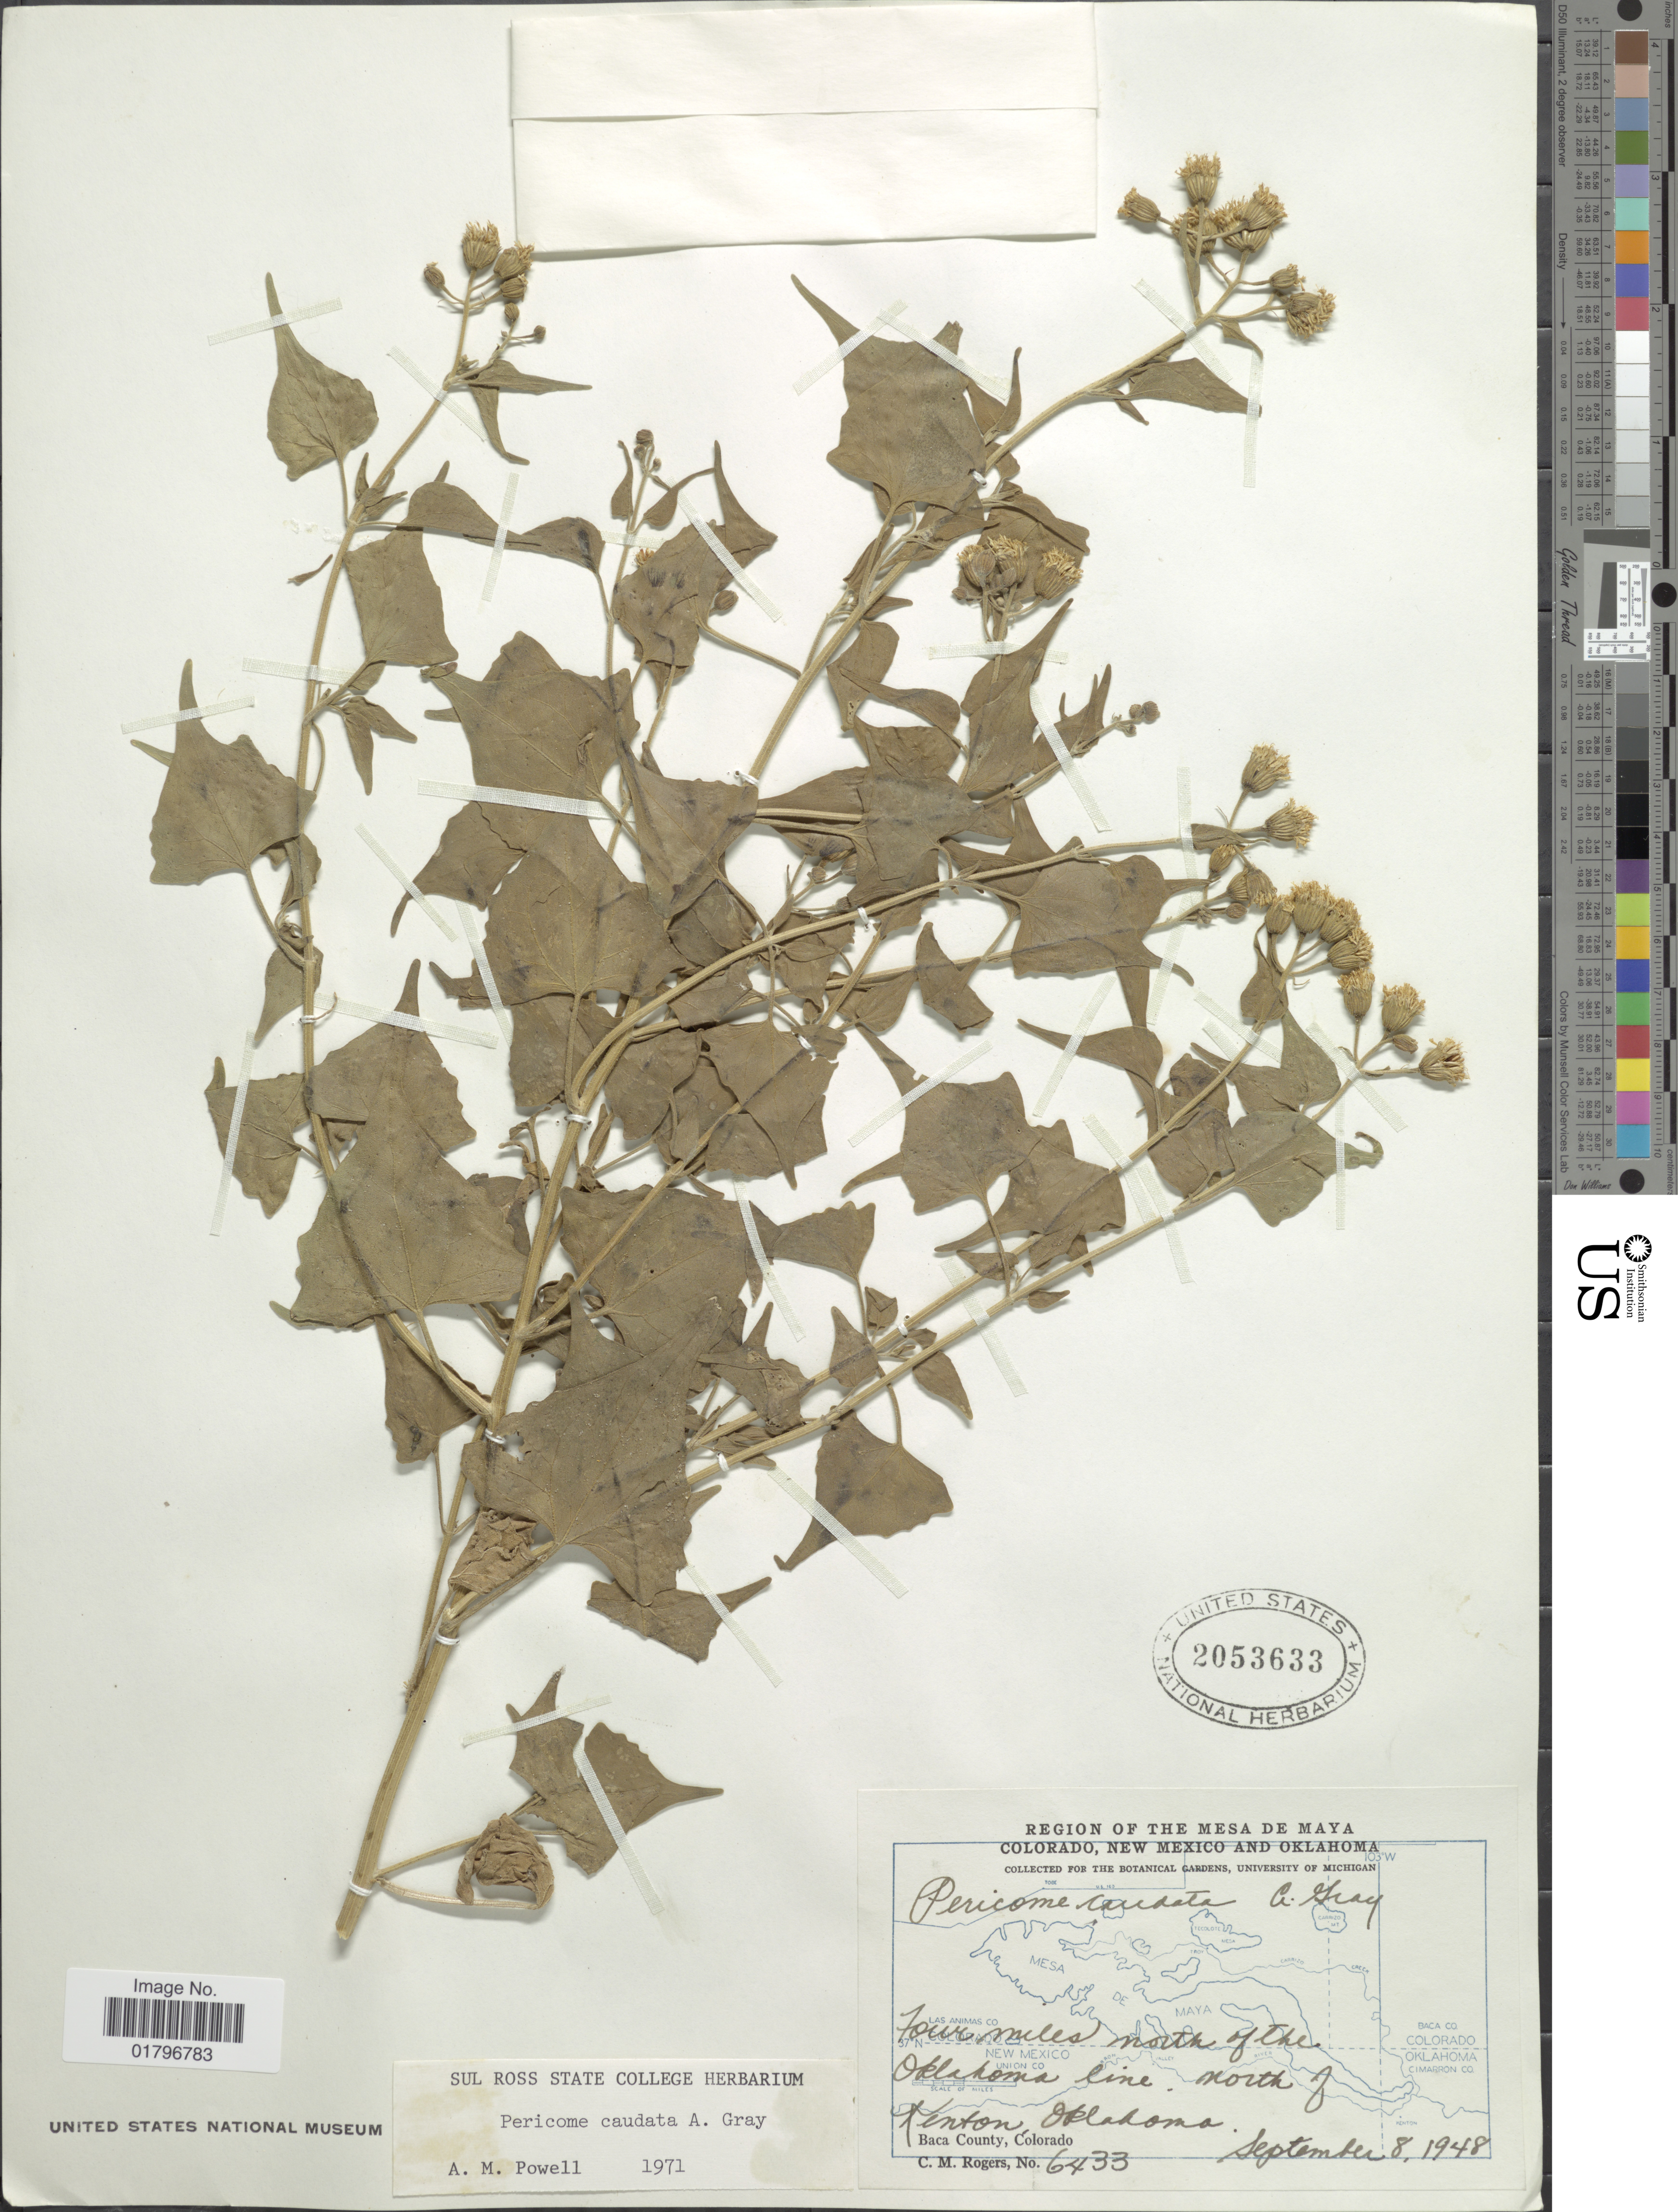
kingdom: Plantae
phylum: Tracheophyta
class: Magnoliopsida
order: Asterales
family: Asteraceae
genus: Pericome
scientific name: Pericome caudata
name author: A. Gray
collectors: C. M. Rogers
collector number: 6433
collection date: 1948-09-08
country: United States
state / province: Colorado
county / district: Baca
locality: Region of the Mesa de Maya. Four miles north of the Oklahoma line, north of Kenton, Oklahoma. Baca County, Colorado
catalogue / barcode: US 2053633